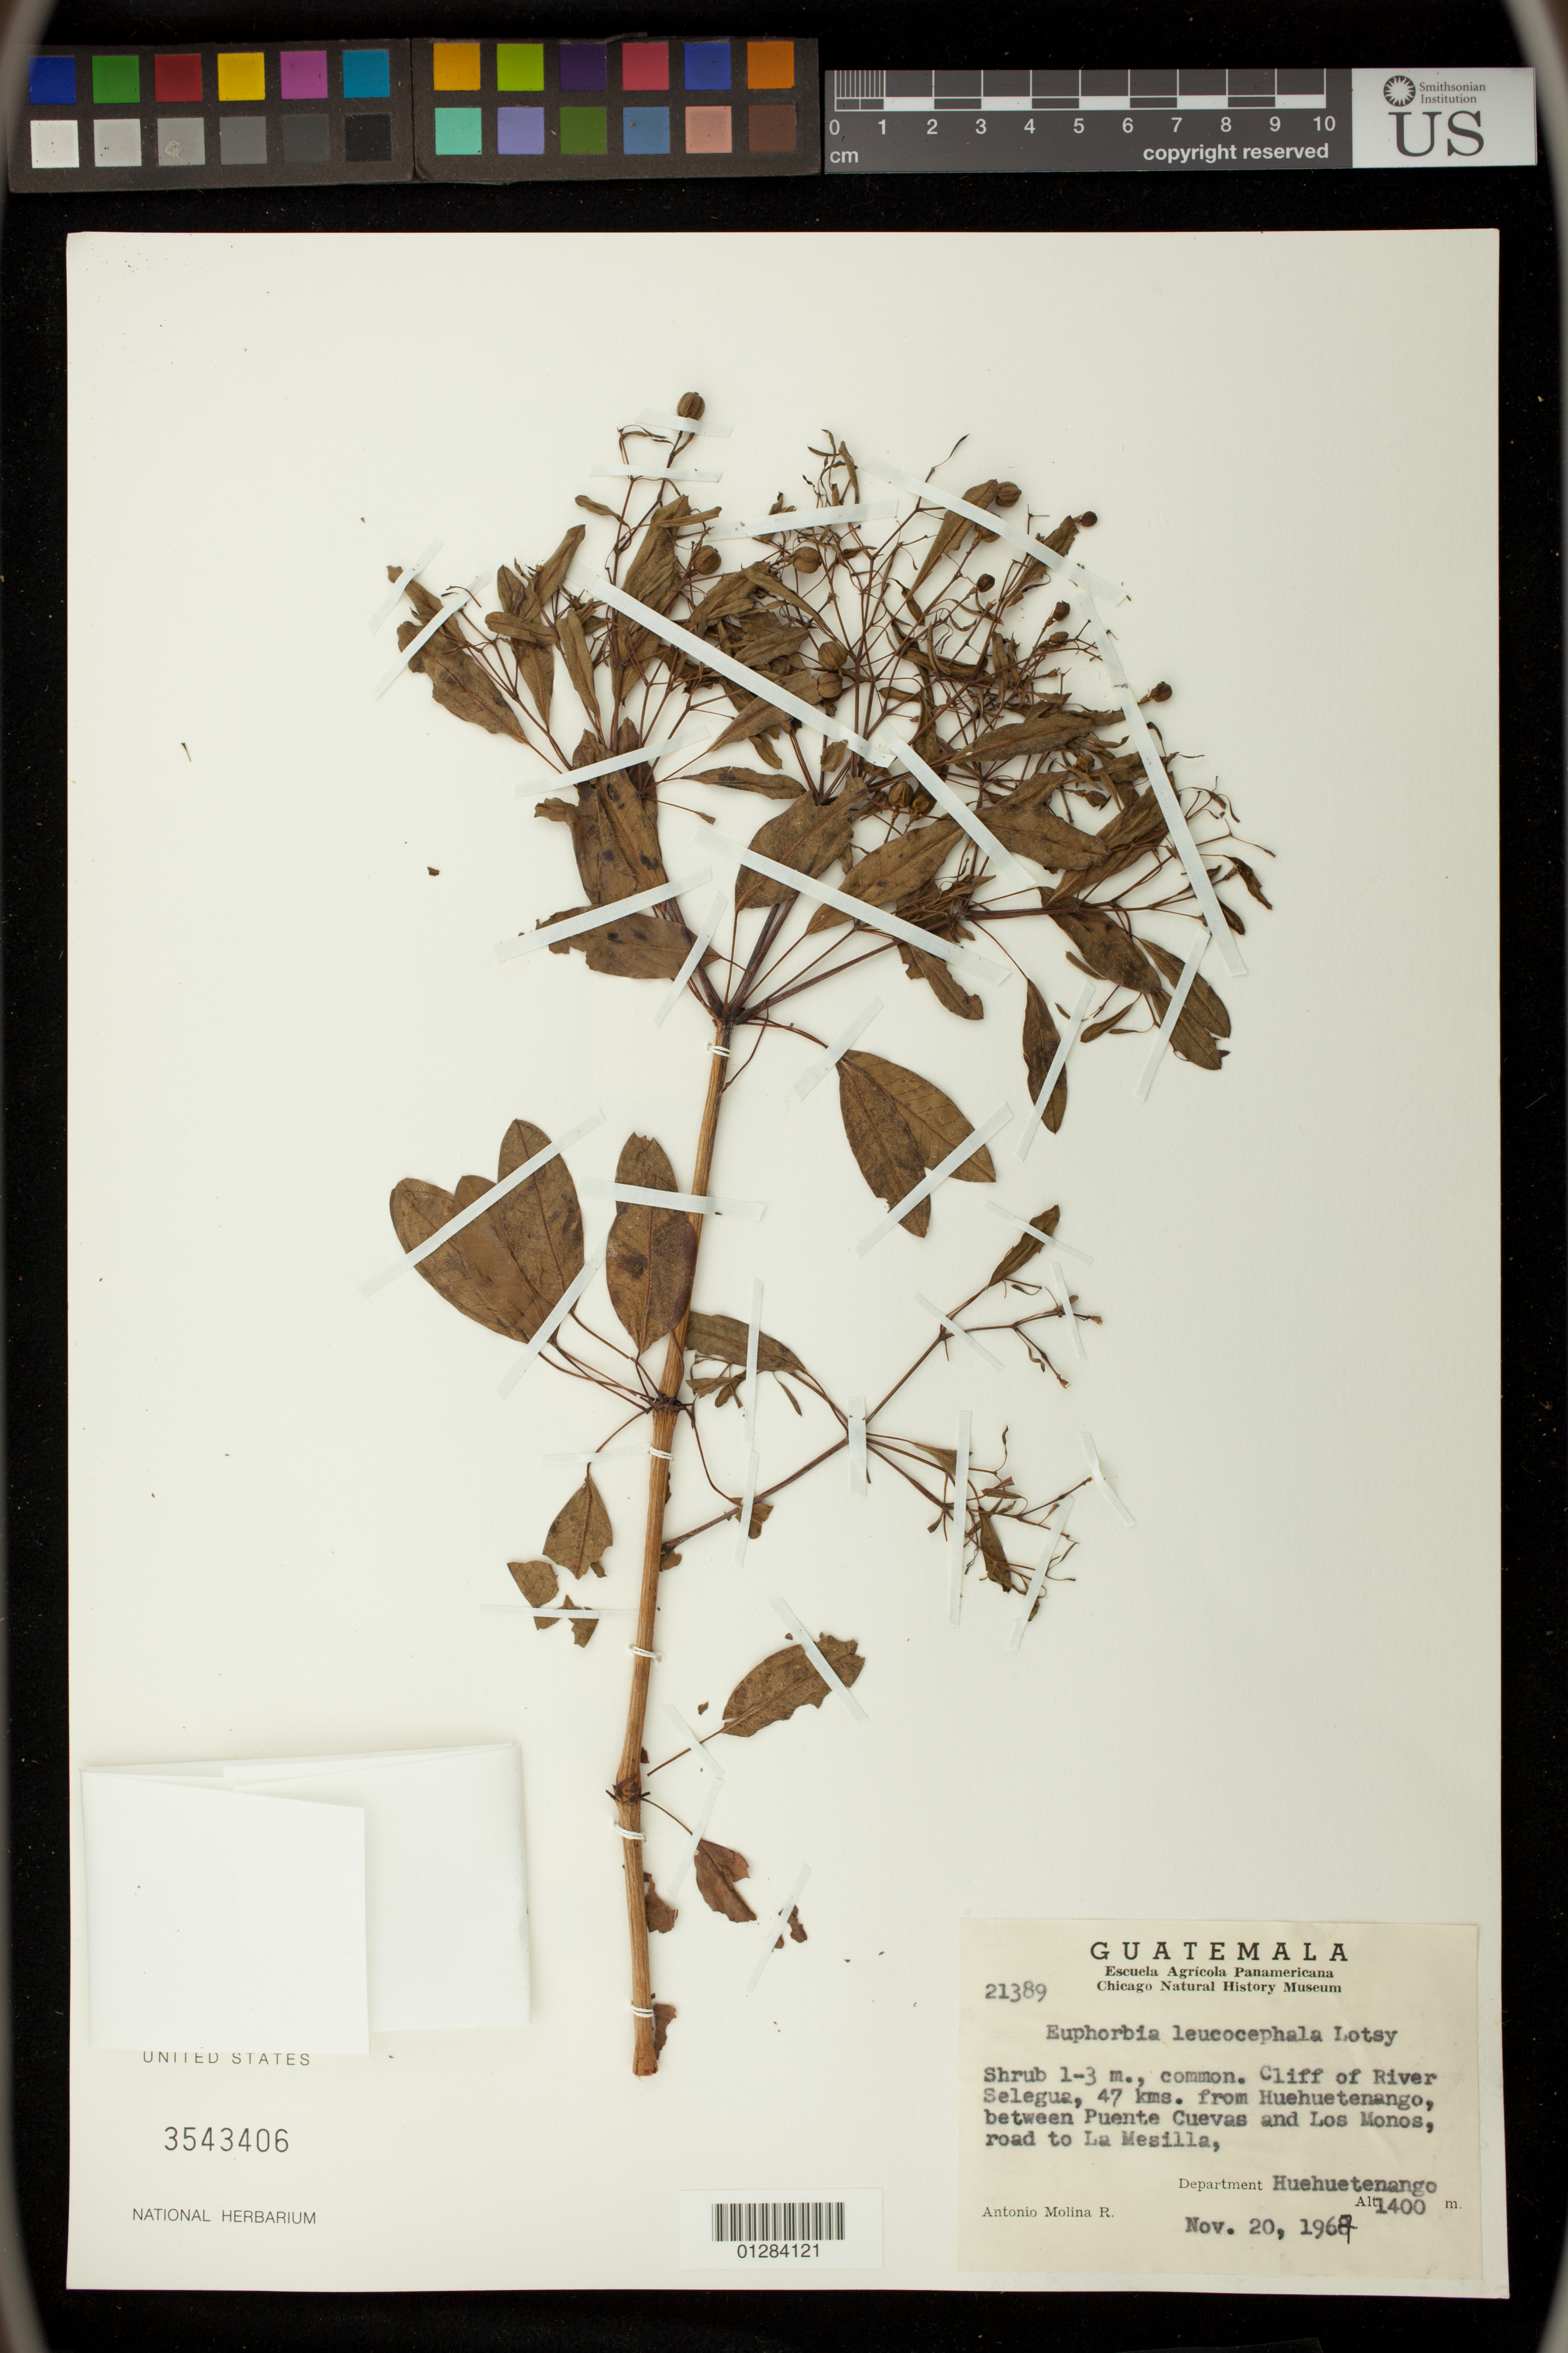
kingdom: Plantae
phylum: Tracheophyta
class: Magnoliopsida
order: Malpighiales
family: Euphorbiaceae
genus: Euphorbia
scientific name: Euphorbia leucocephala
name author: Lotsy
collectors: A. Molina R.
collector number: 21389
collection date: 1967-11-20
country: Guatemala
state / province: Huehuetenango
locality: Cliff of River Selegua, 47 kms. from Huehuetenango, between Puente Cuevas and Los Monos, road to La Mesilla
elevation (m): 1400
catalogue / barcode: US 3543406